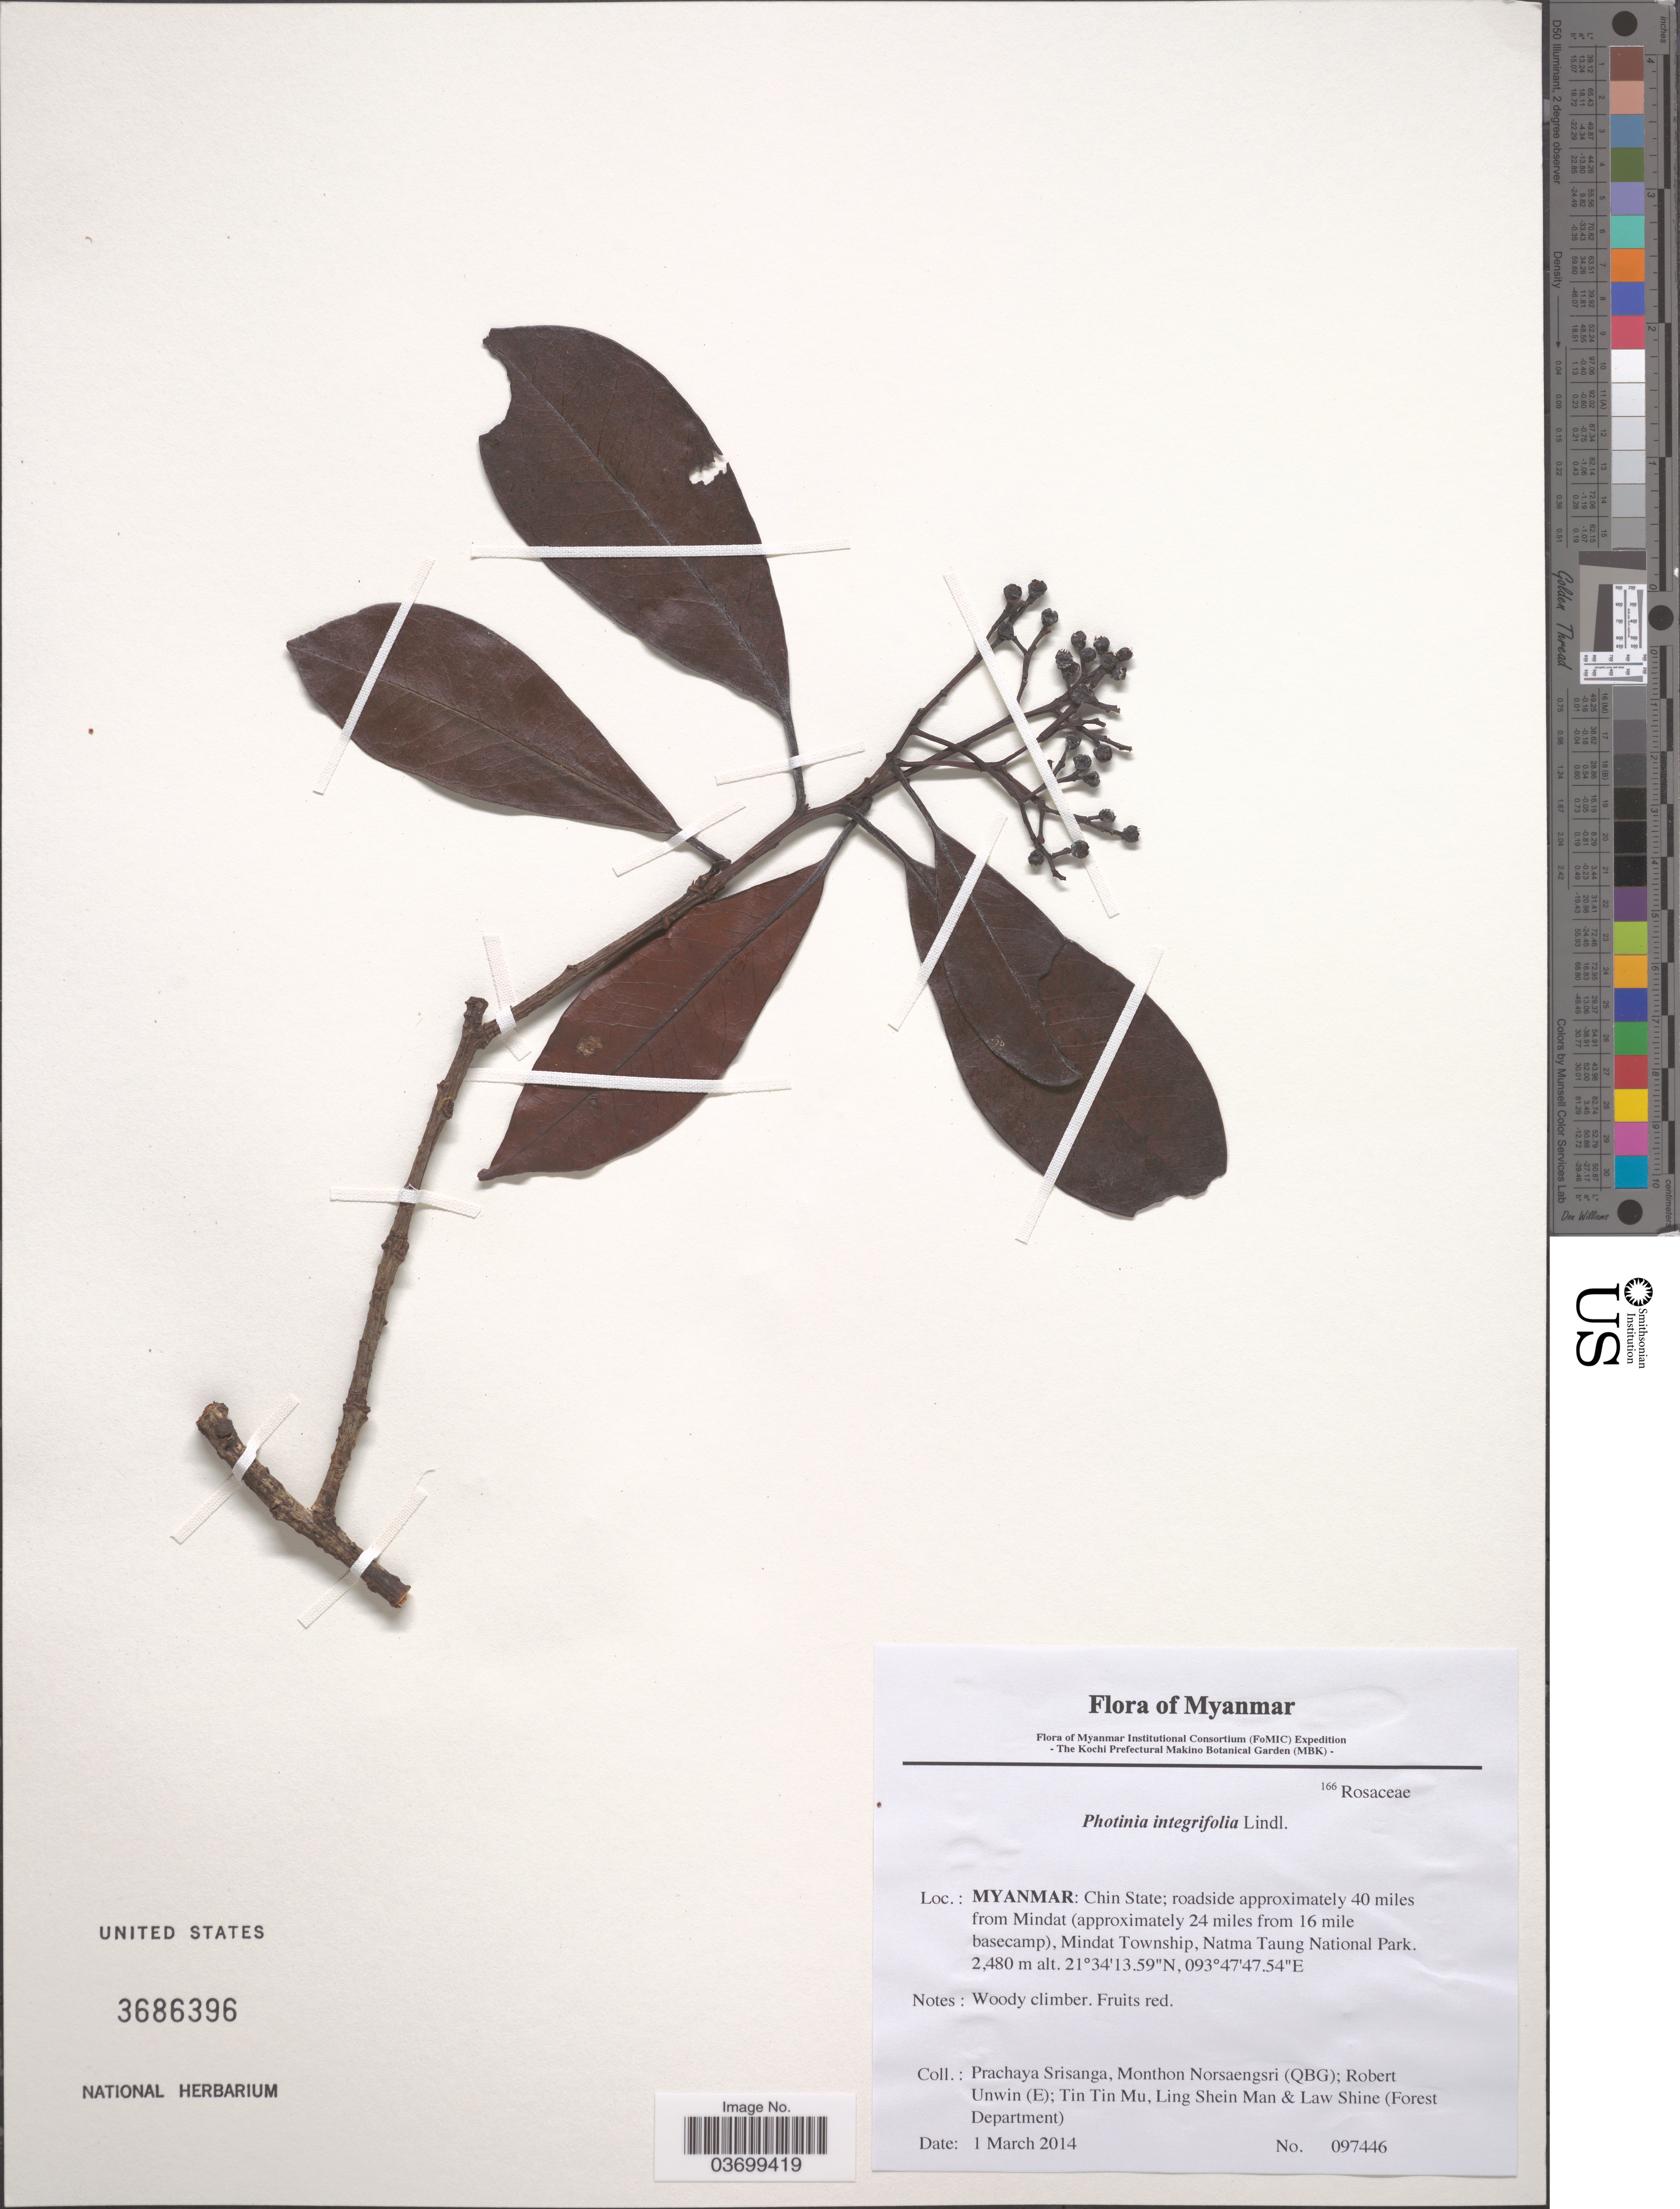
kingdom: Plantae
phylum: Tracheophyta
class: Magnoliopsida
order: Rosales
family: Rosaceae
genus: Photinia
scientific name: Photinia integrifolia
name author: Lindl.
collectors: P. Srisanga, M. Norsaengsri, R. Unwin, Tin Tin Mu & et al.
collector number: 097446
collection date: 2014-03-01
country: Myanmar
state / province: Chin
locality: Roadside apporximately 40 miles from Mindat (approximately 24 miles from 16 mile basecamp), Mindat Township, Natma Taung National Park.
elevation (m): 2480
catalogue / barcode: US 3686396